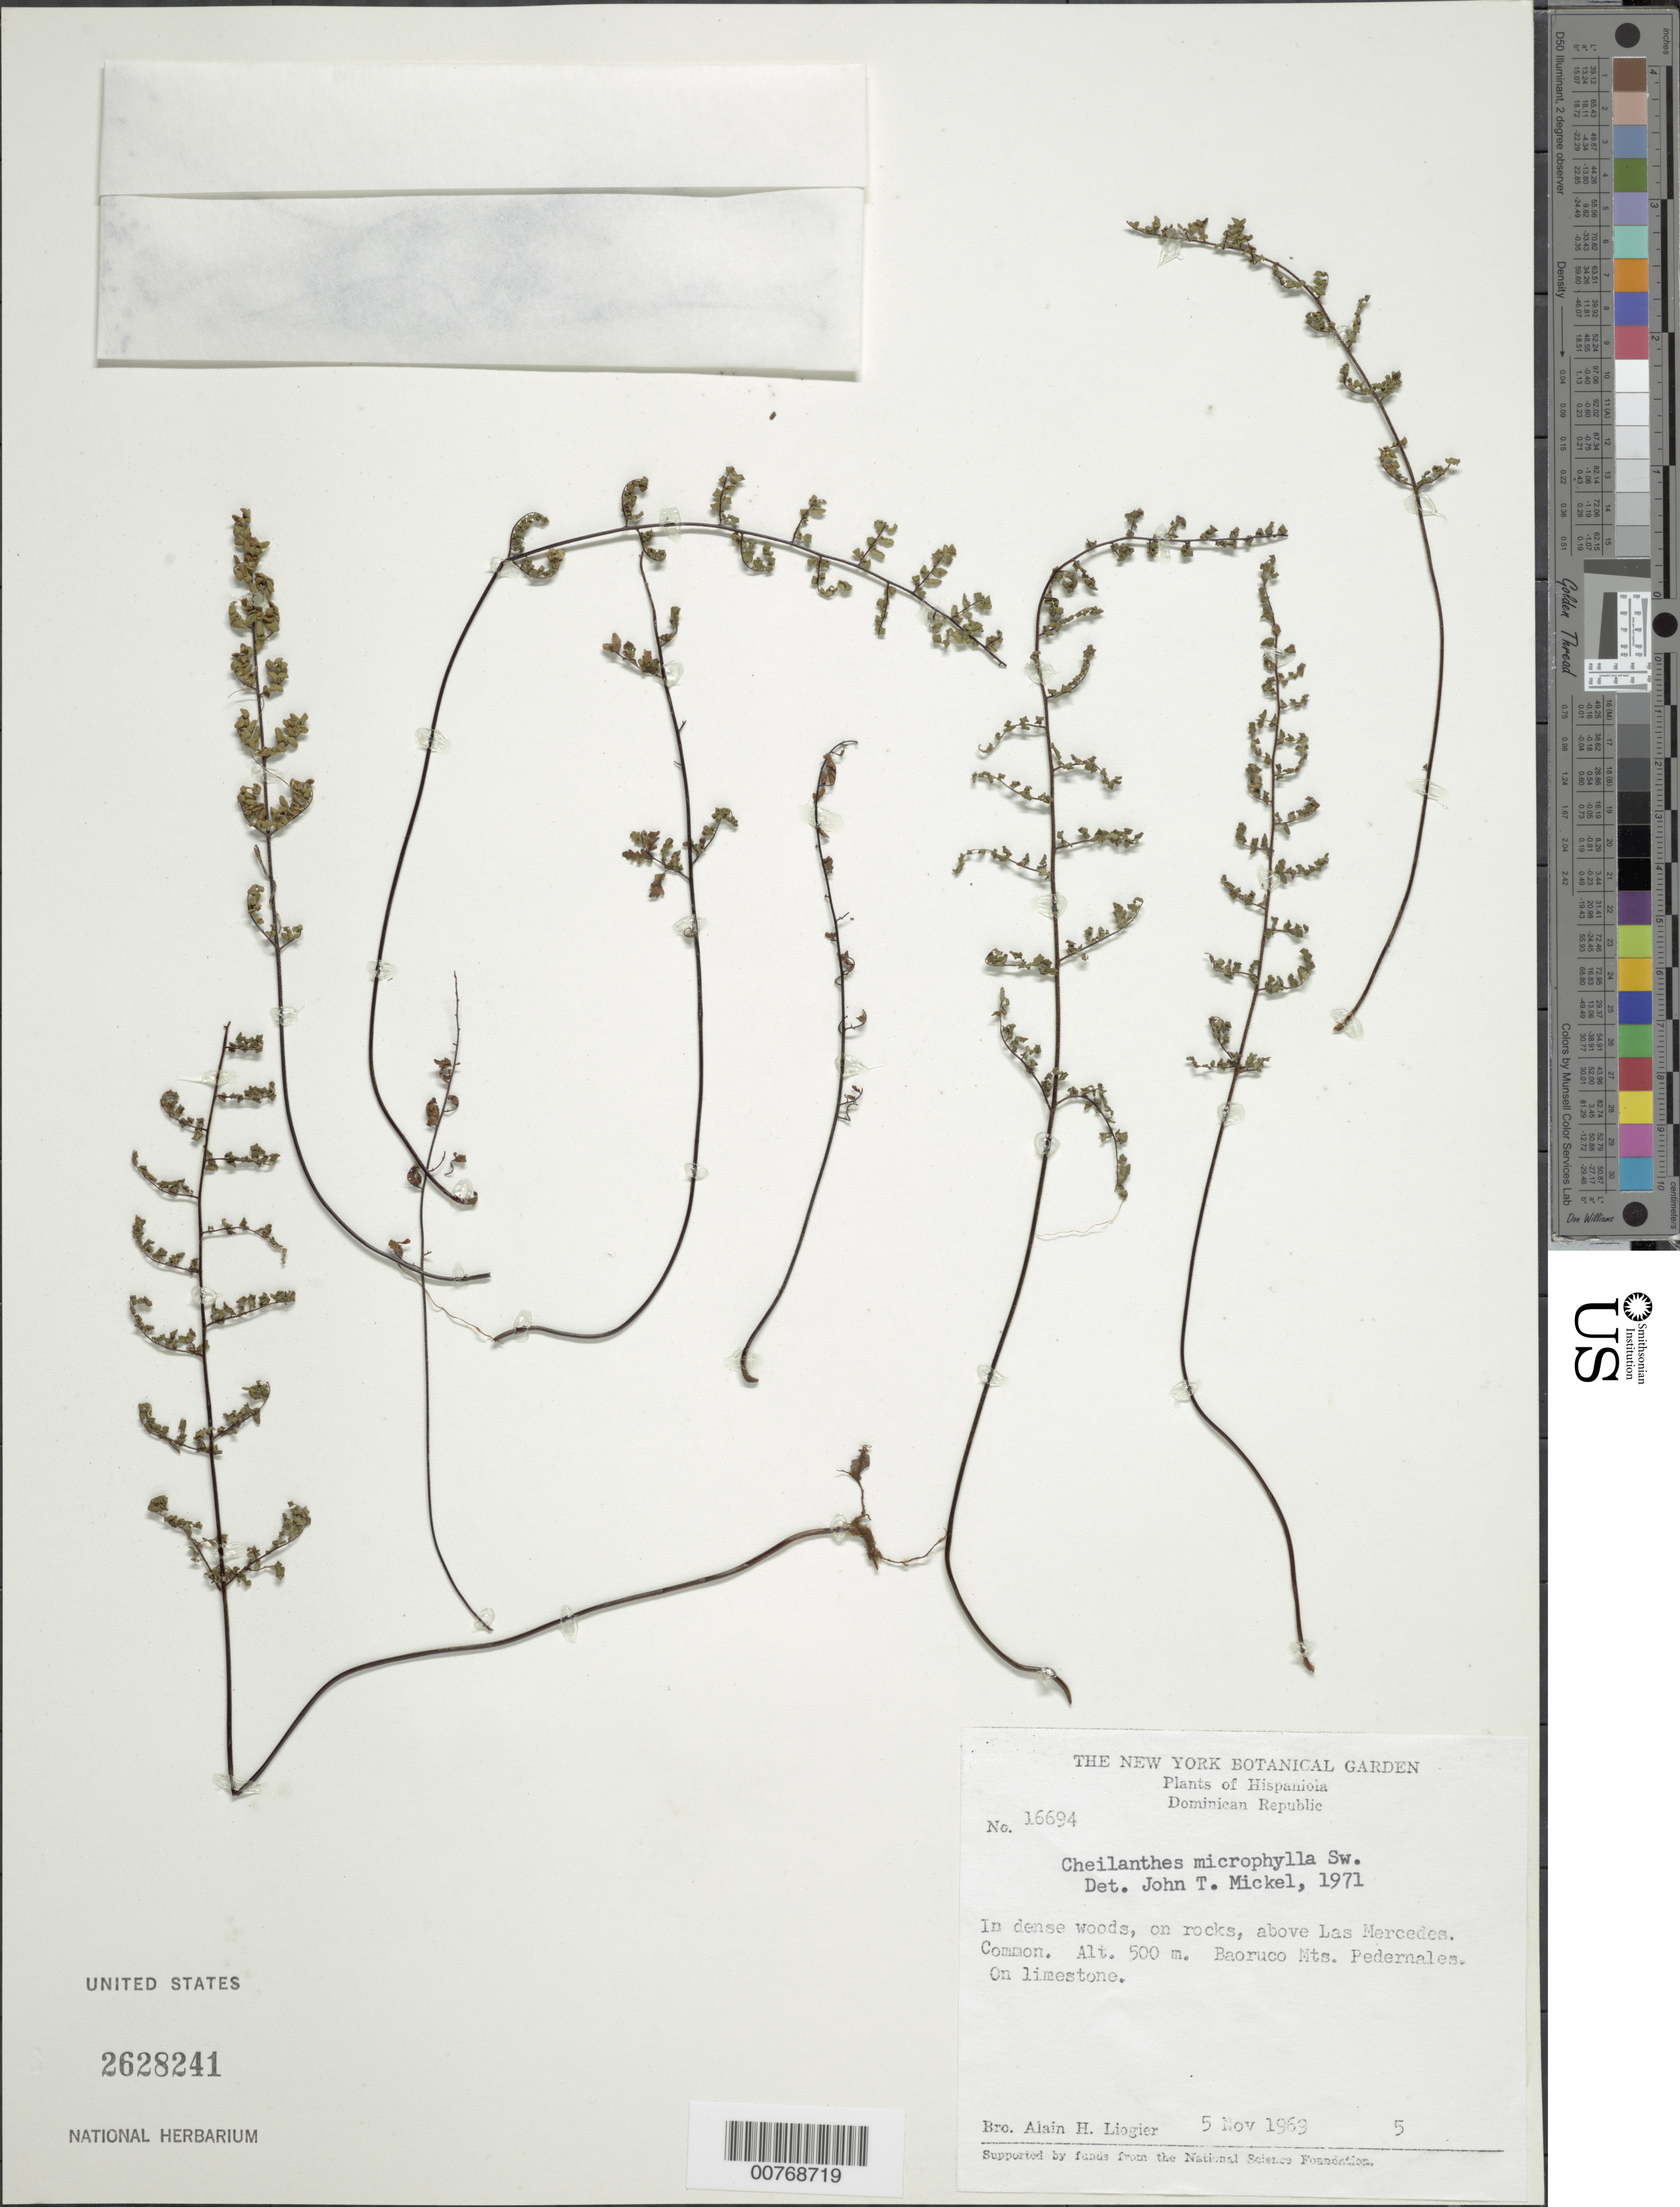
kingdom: Plantae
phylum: Tracheophyta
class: Polypodiopsida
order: Polypodiales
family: Pteridaceae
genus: Myriopteris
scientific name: Myriopteris microphylla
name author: (Sw.) Grusz & Windham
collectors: A. H. Liogier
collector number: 16694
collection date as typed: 05 Nov 1969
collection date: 1969-11-05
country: Dominican Republic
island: Hispaniola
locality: Above Las Mercedes. Baoruco Mountains Pedernales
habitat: Dense woods, on rocks, on limestone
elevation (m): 500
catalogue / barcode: US 2628241